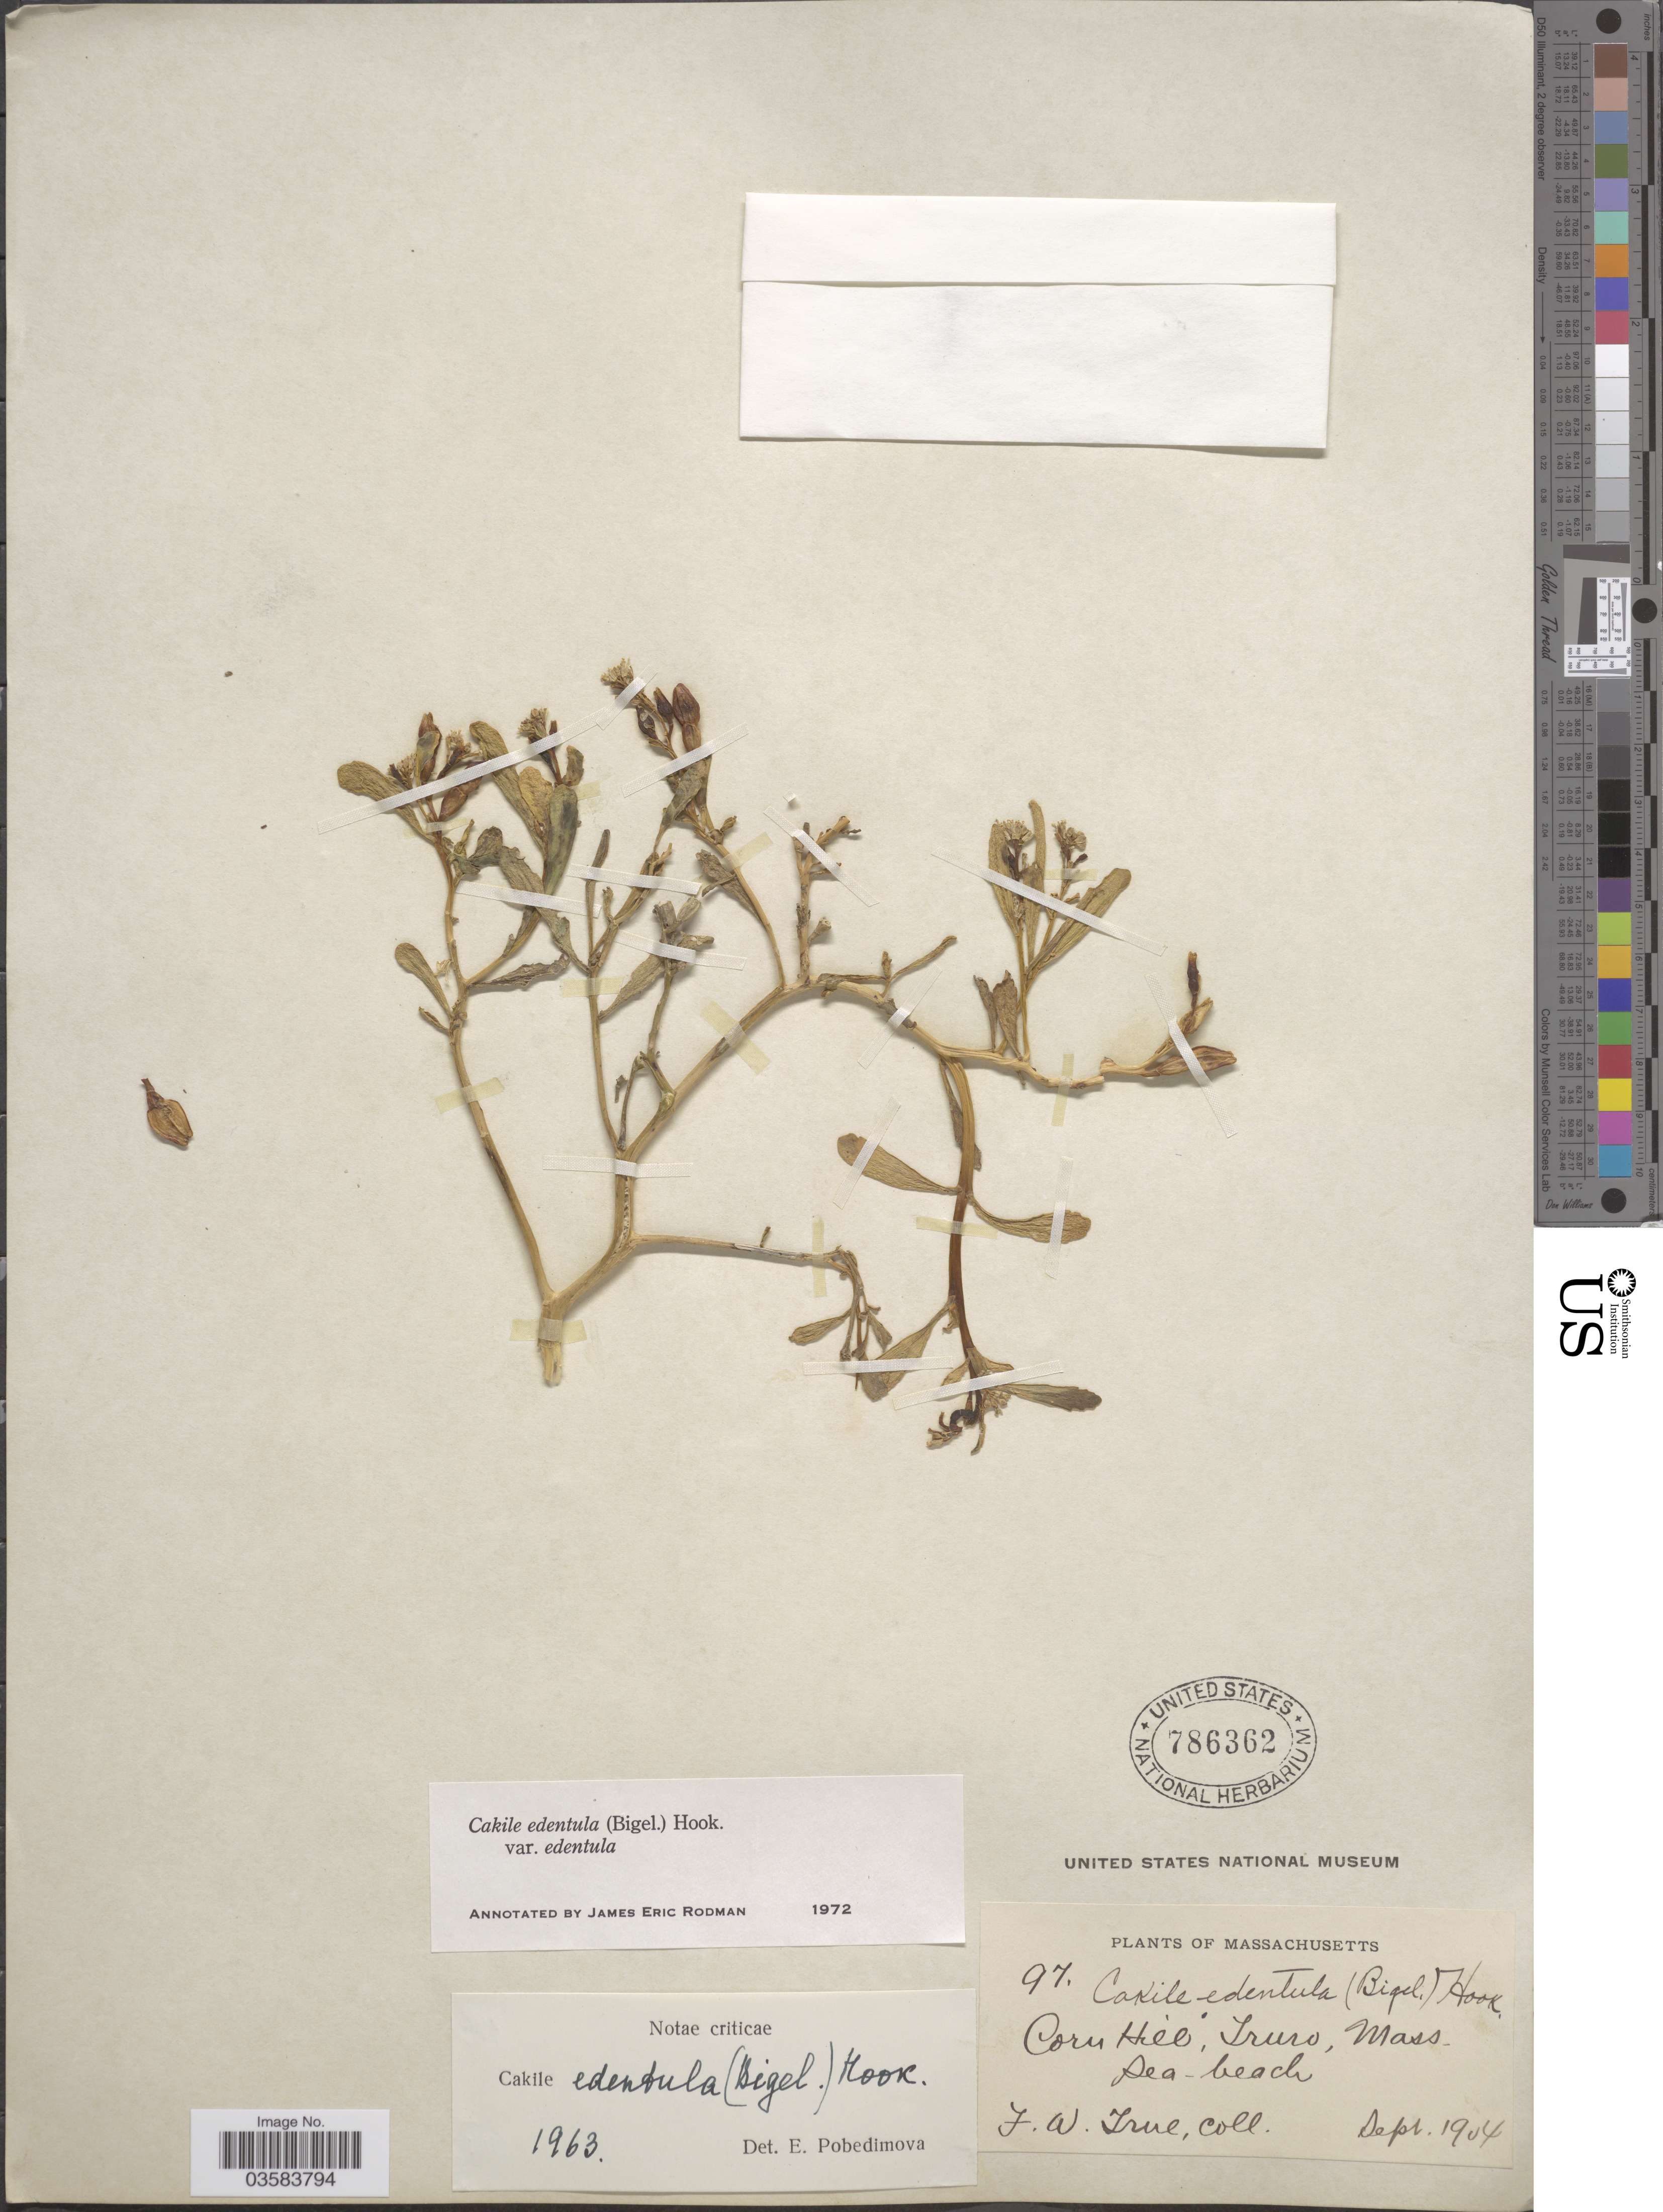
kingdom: Plantae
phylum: Tracheophyta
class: Magnoliopsida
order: Brassicales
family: Brassicaceae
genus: Cakile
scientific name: Cakile edentula var. edentula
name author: (Bigelow) Hook.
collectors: F. True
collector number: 97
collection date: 1904-09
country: United States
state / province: Massachusetts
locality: Corn Hill, Iruro.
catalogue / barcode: US 786362